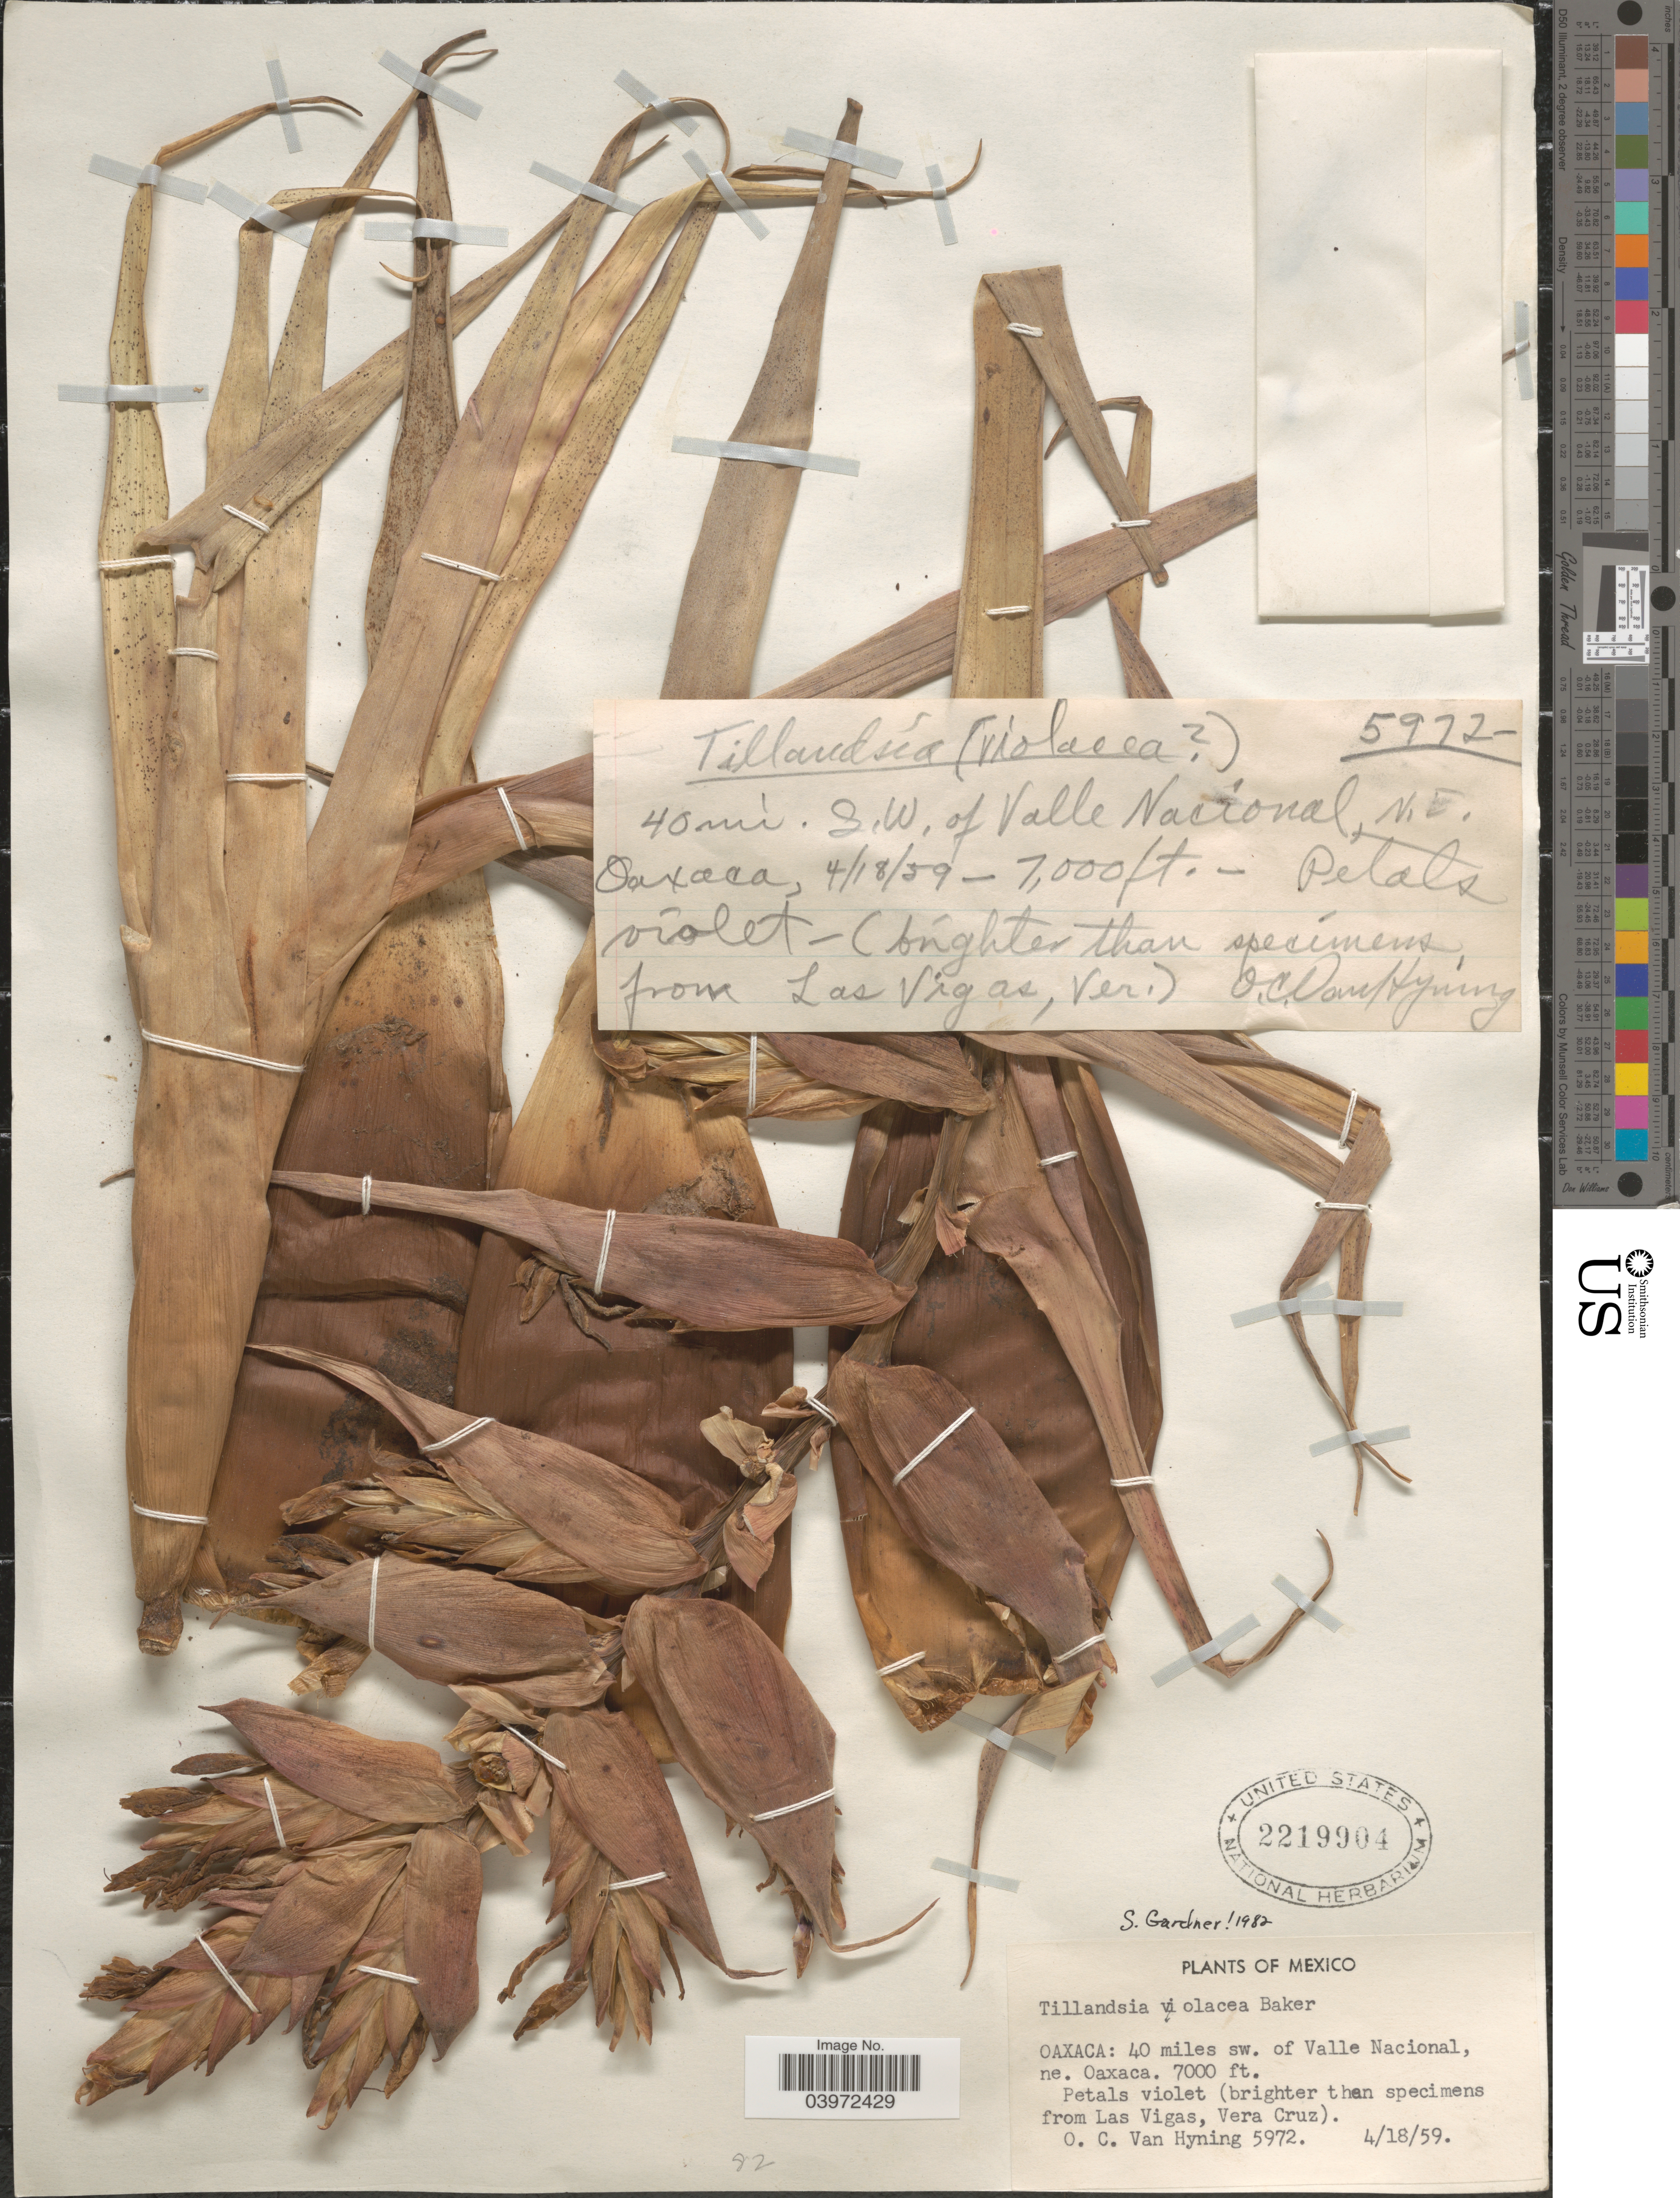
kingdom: Plantae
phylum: Tracheophyta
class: Liliopsida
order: Poales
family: Bromeliaceae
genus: Tillandsia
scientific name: Tillandsia violacea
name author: Klotzsch ex Beer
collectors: O. Van Hyning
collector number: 5972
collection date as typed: Transcribed d/m/y: 18/4/59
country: Mexico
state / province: Oaxaca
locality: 40 miles sw. of Valle Nacional, ne. Oaxaca. 40 mi. S.W. of Valle Nacional, N. E. Oaxaca.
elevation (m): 2134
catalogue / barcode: US 2219904